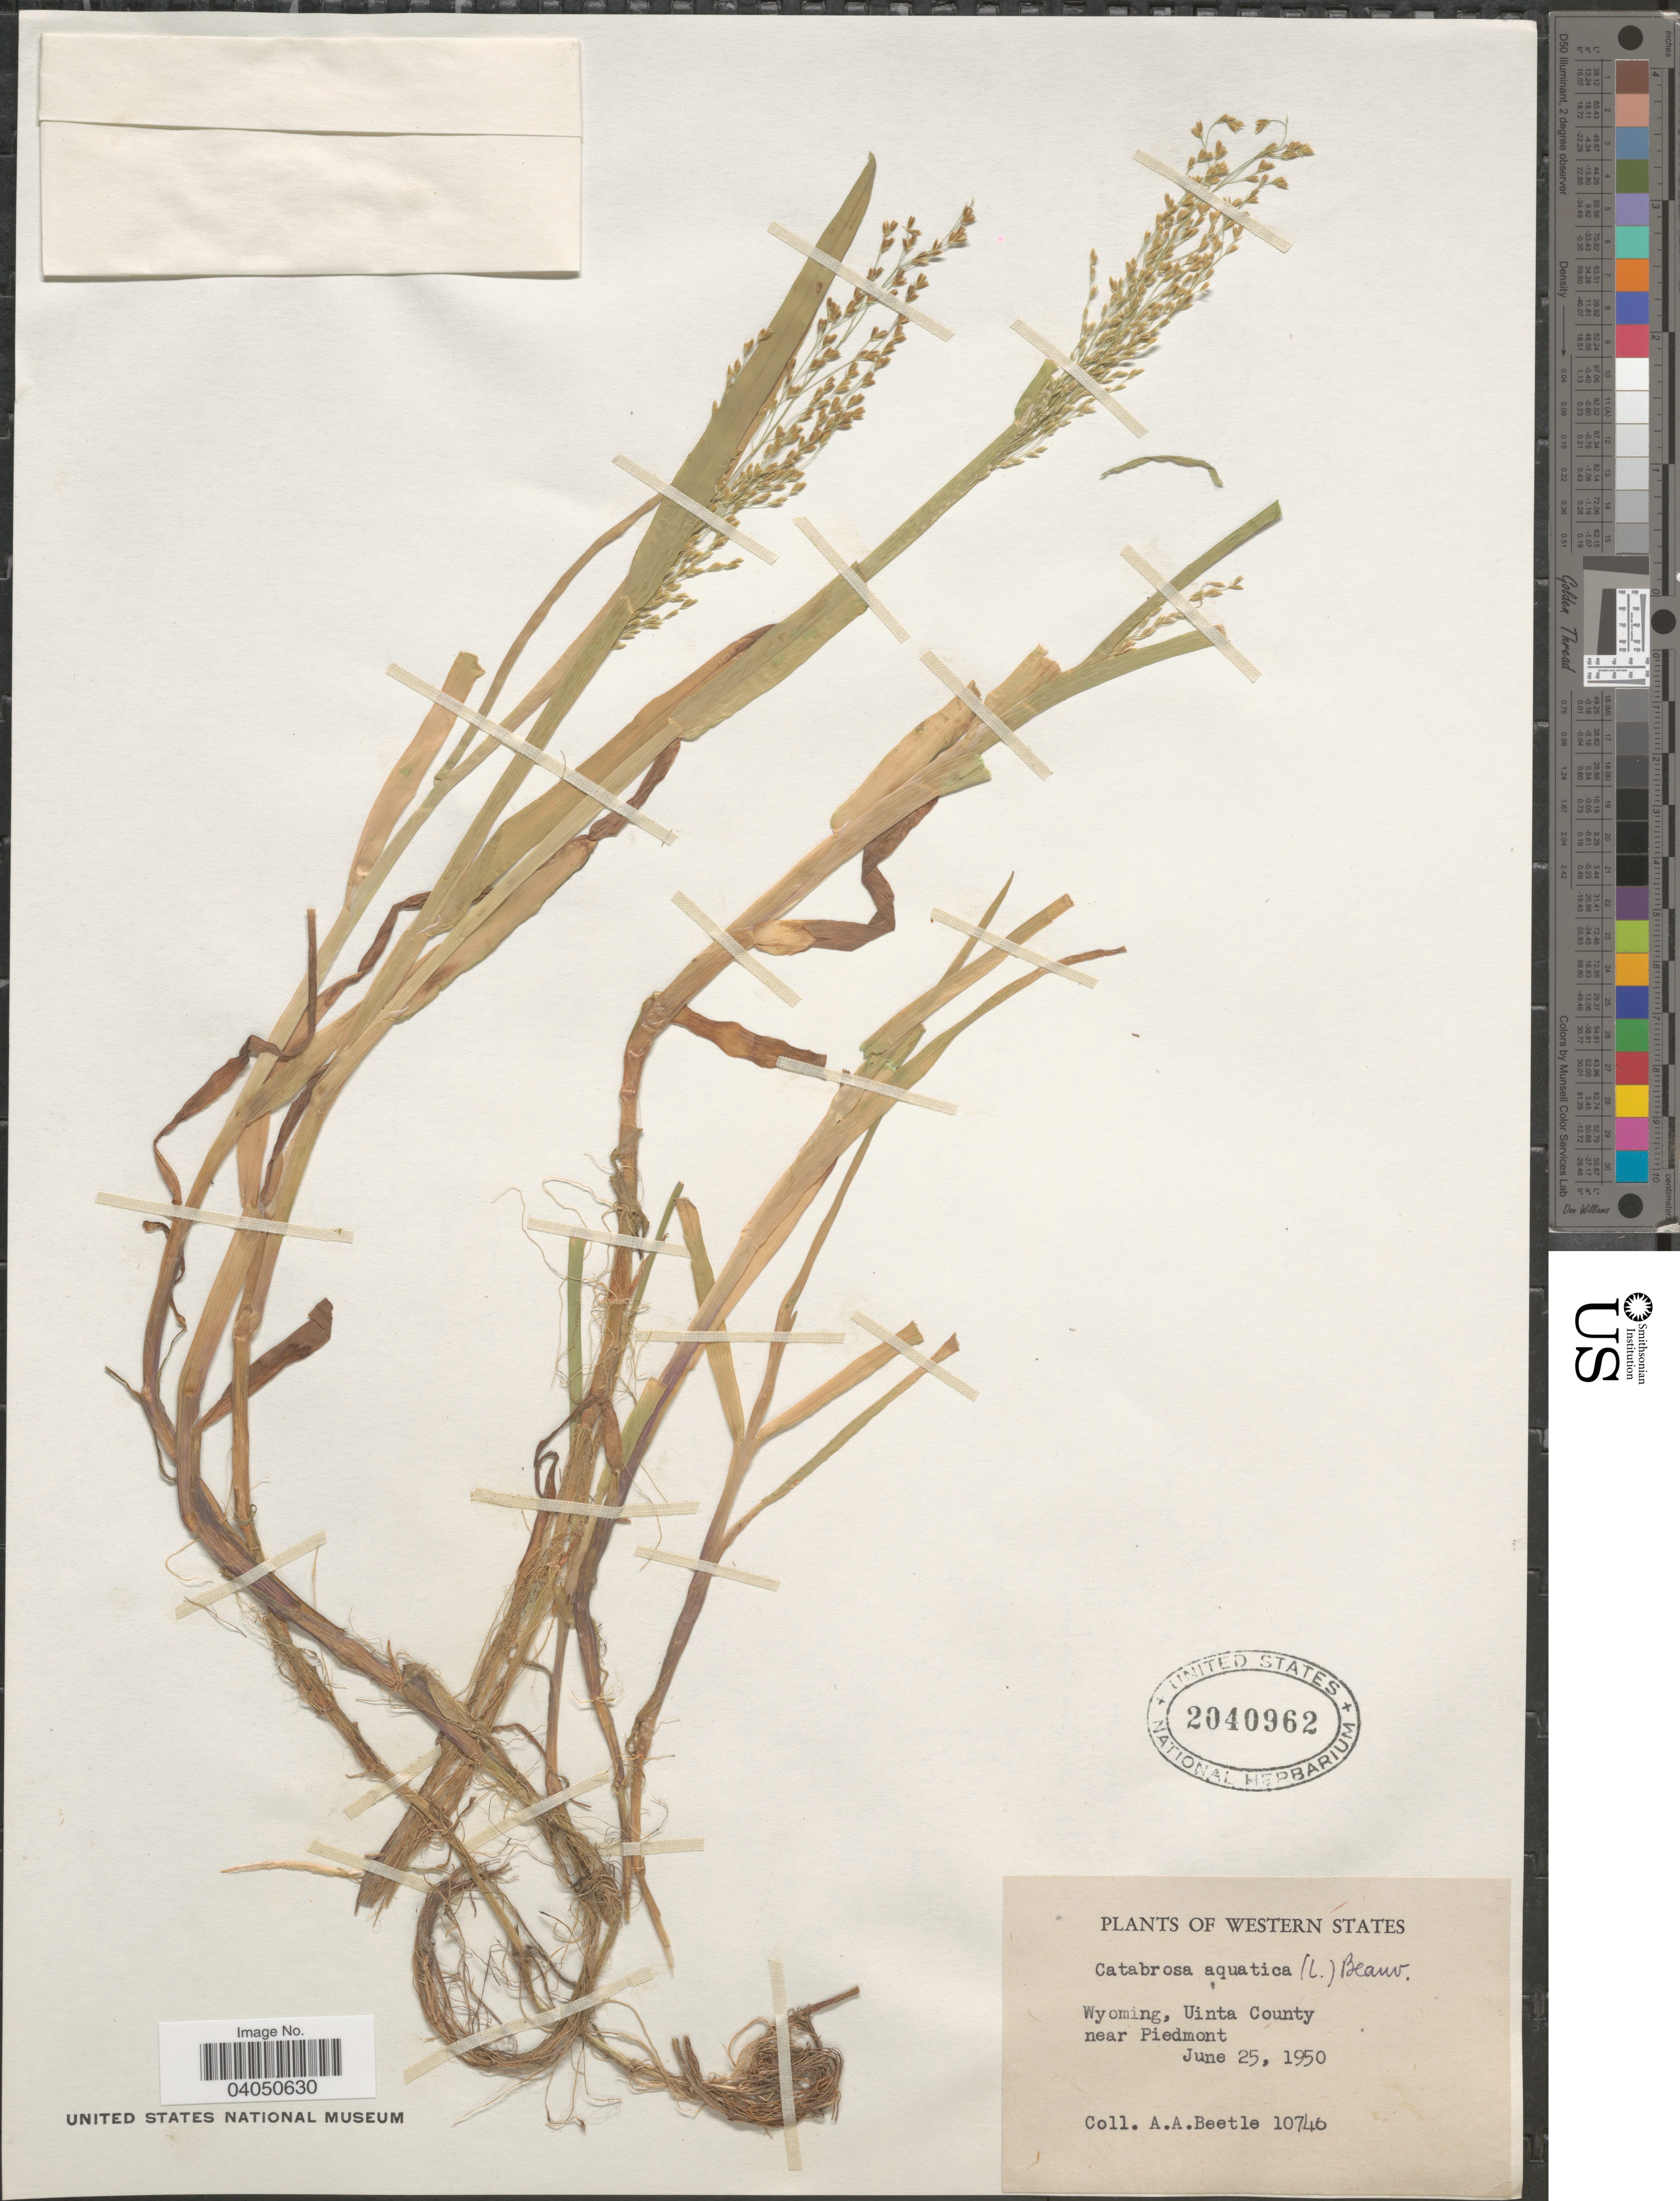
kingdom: Plantae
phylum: Tracheophyta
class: Liliopsida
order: Poales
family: Poaceae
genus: Catabrosa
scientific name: Catabrosa aquatica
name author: (L.) P. Beauv.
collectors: A. A. Beetle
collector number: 10746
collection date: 1950-06-25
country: United States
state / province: Wyoming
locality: Western States. Uinta County near Piedmont.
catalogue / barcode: US 2040962